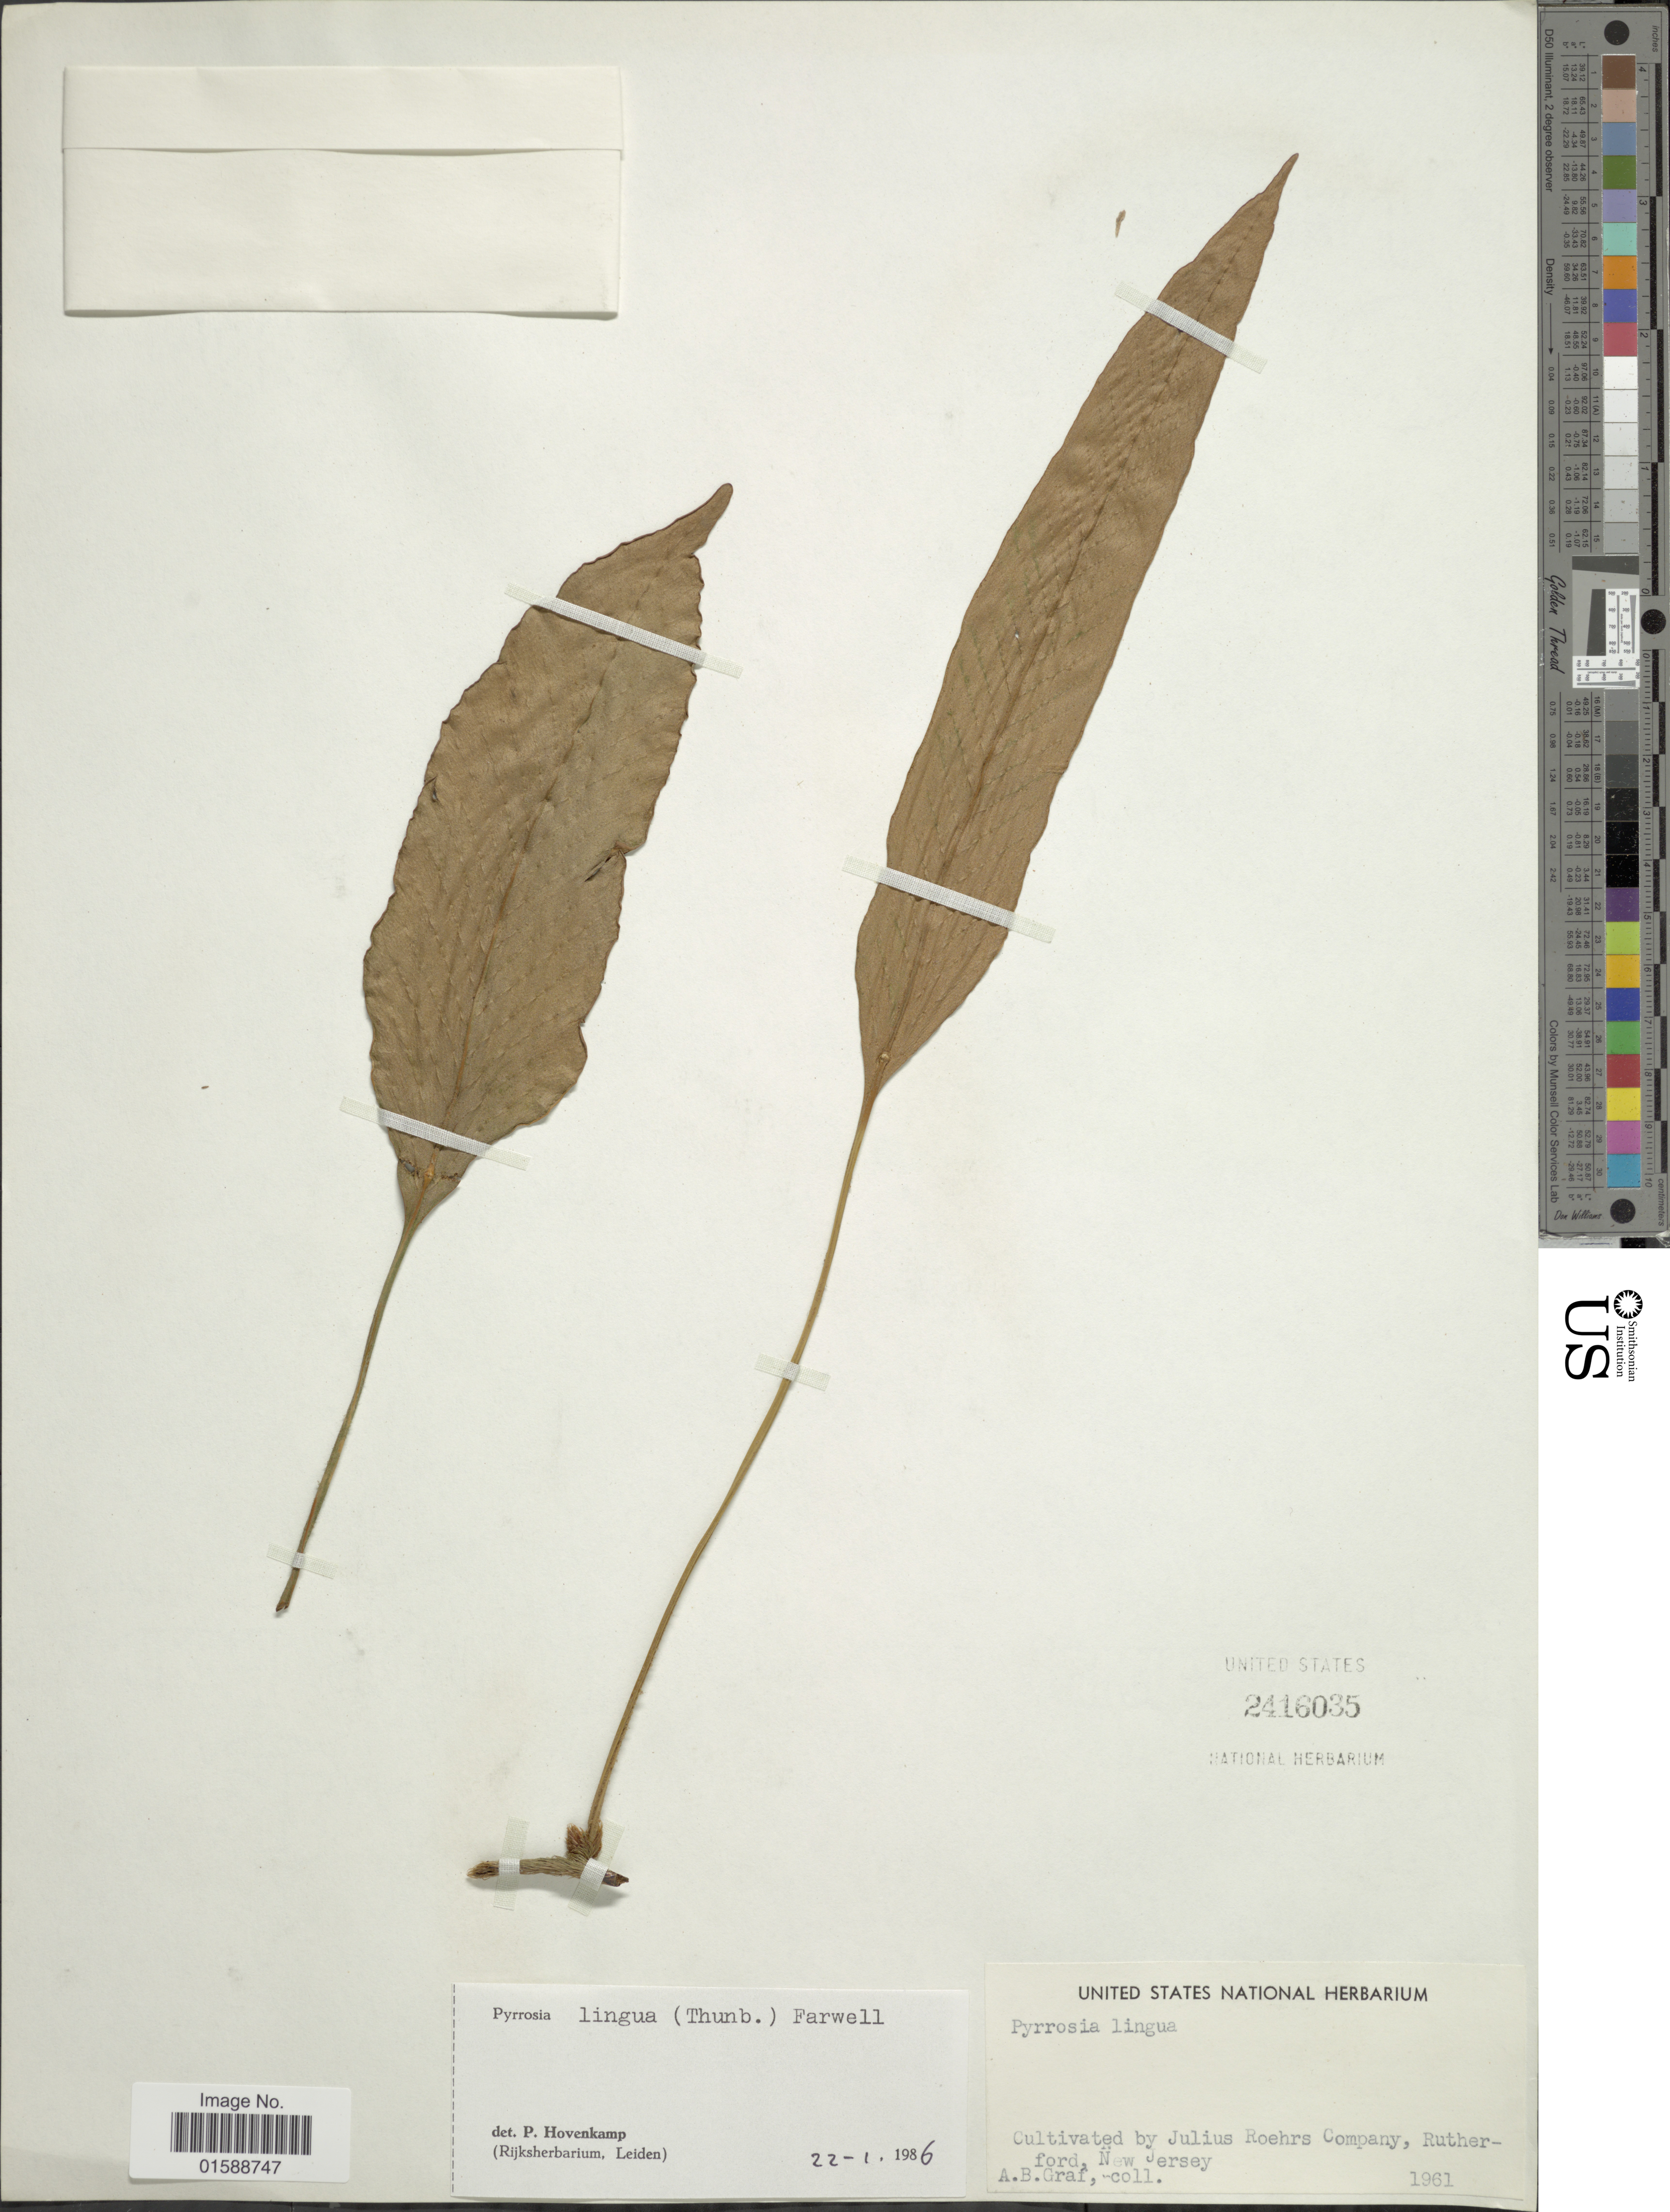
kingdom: Plantae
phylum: Tracheophyta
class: Polypodiopsida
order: Polypodiales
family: Polypodiaceae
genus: Pyrrosia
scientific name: Pyrrosia lingua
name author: (Thurb.) Farw.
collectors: A. Graf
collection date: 1961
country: United States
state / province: New Jersey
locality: Julius Roehrs Company, Rutherford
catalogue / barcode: US 2416035